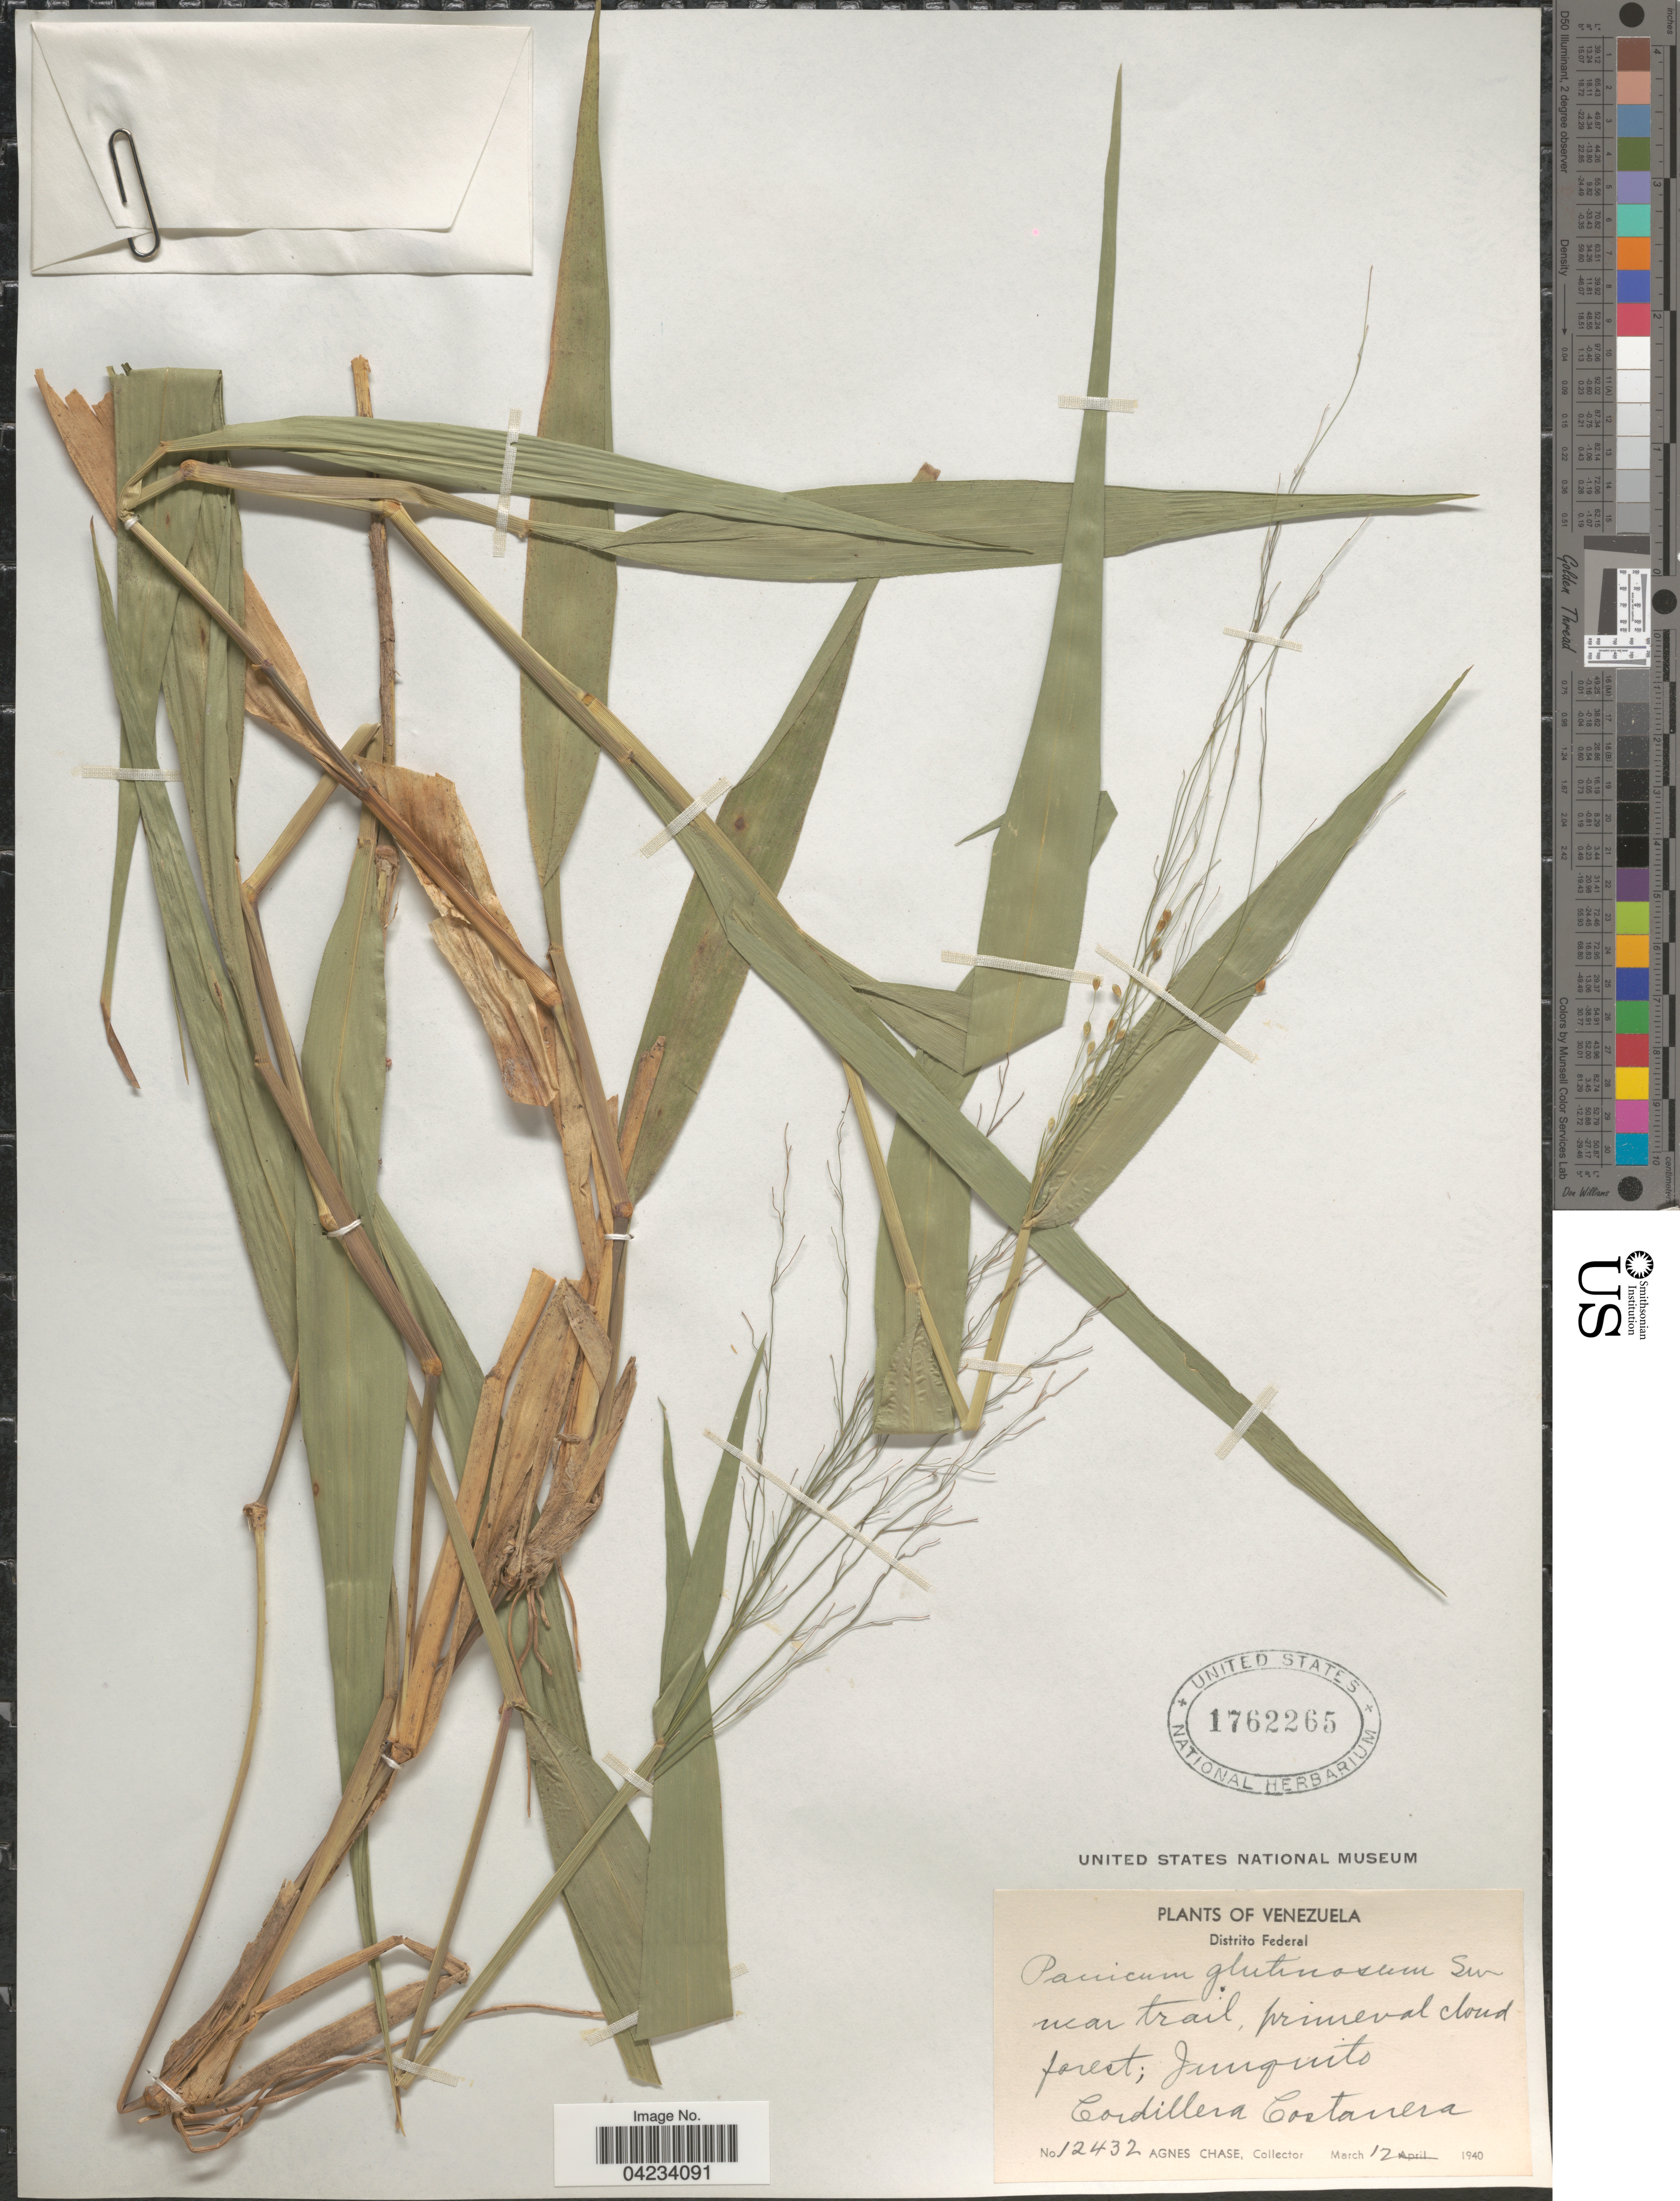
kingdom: Plantae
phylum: Tracheophyta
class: Liliopsida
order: Poales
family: Poaceae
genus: Homolepis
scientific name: Homolepis glutinosa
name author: (Sw.) Zuloaga & Soderstr.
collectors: A. Chase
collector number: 12432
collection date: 1940-03-12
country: Venezuela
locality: Distrito Federal. Junquito. Cordillera Costanera.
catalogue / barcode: US 1762265